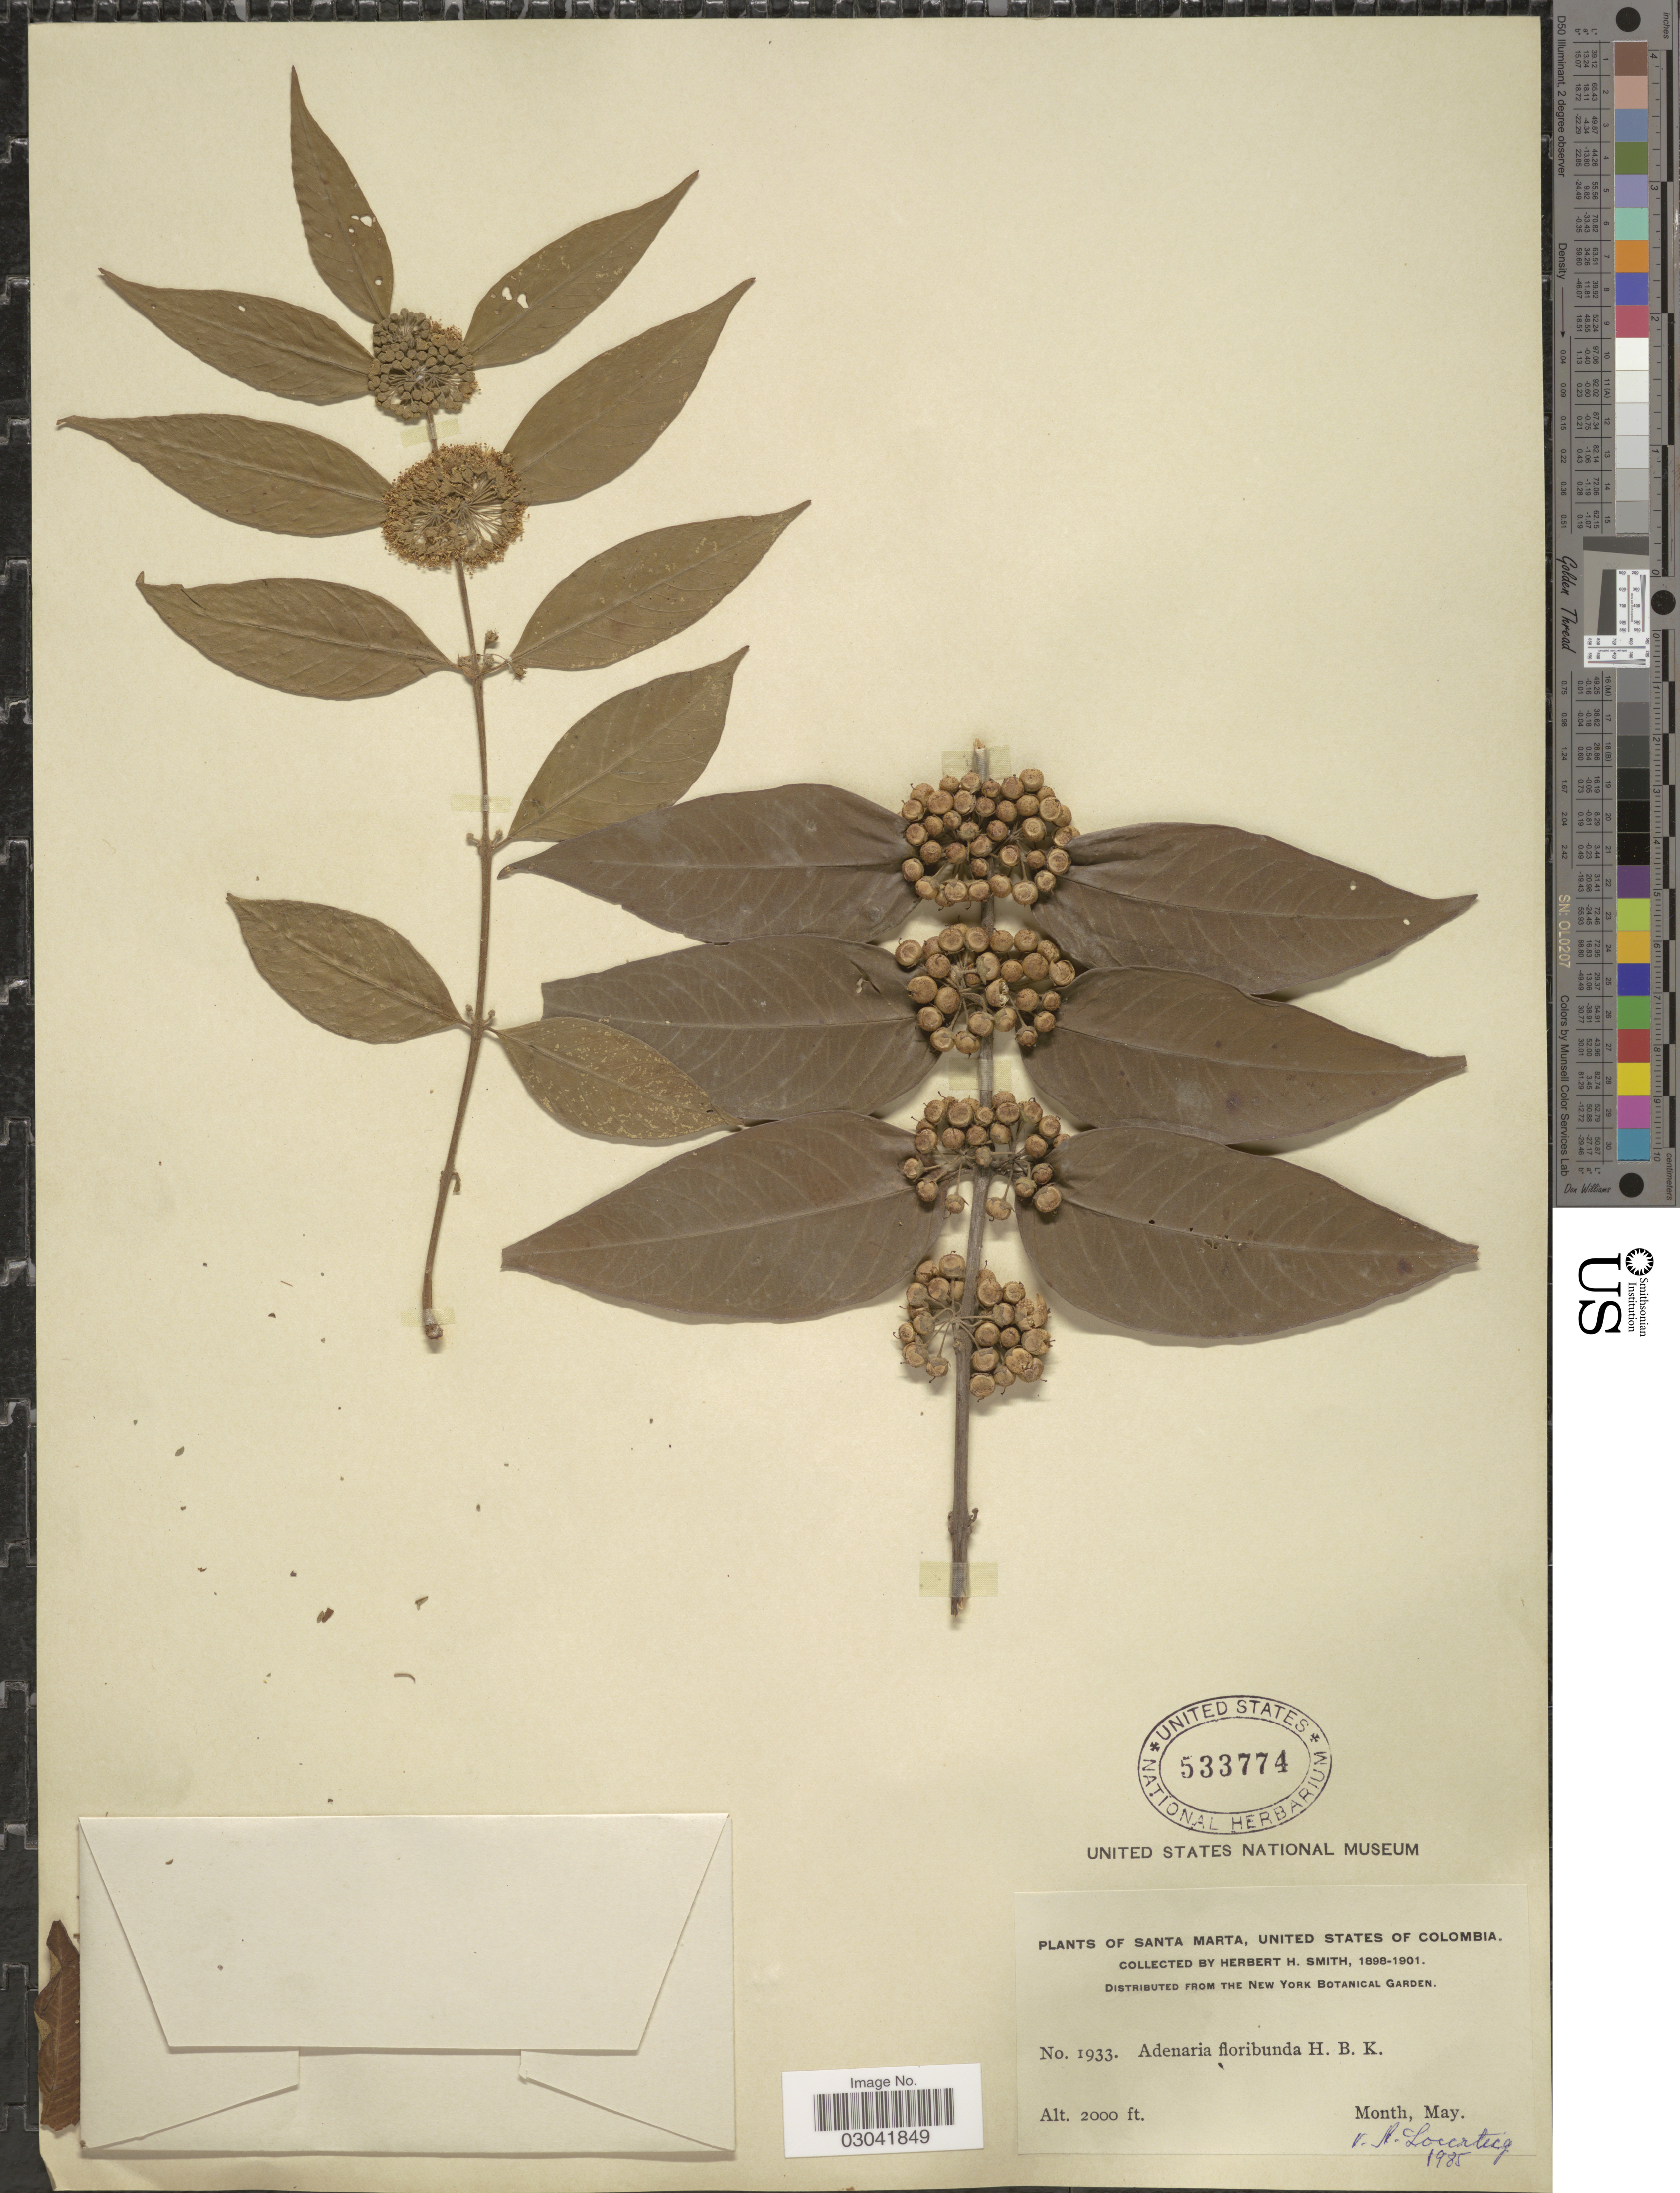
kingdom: Plantae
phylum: Tracheophyta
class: Magnoliopsida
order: Myrtales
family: Lythraceae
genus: Adenaria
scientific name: Adenaria floribunda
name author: Kunth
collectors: Herbert H. Smith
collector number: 1933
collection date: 1898-05/1901-05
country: Colombia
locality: Santa Marta.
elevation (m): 610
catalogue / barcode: US 533774